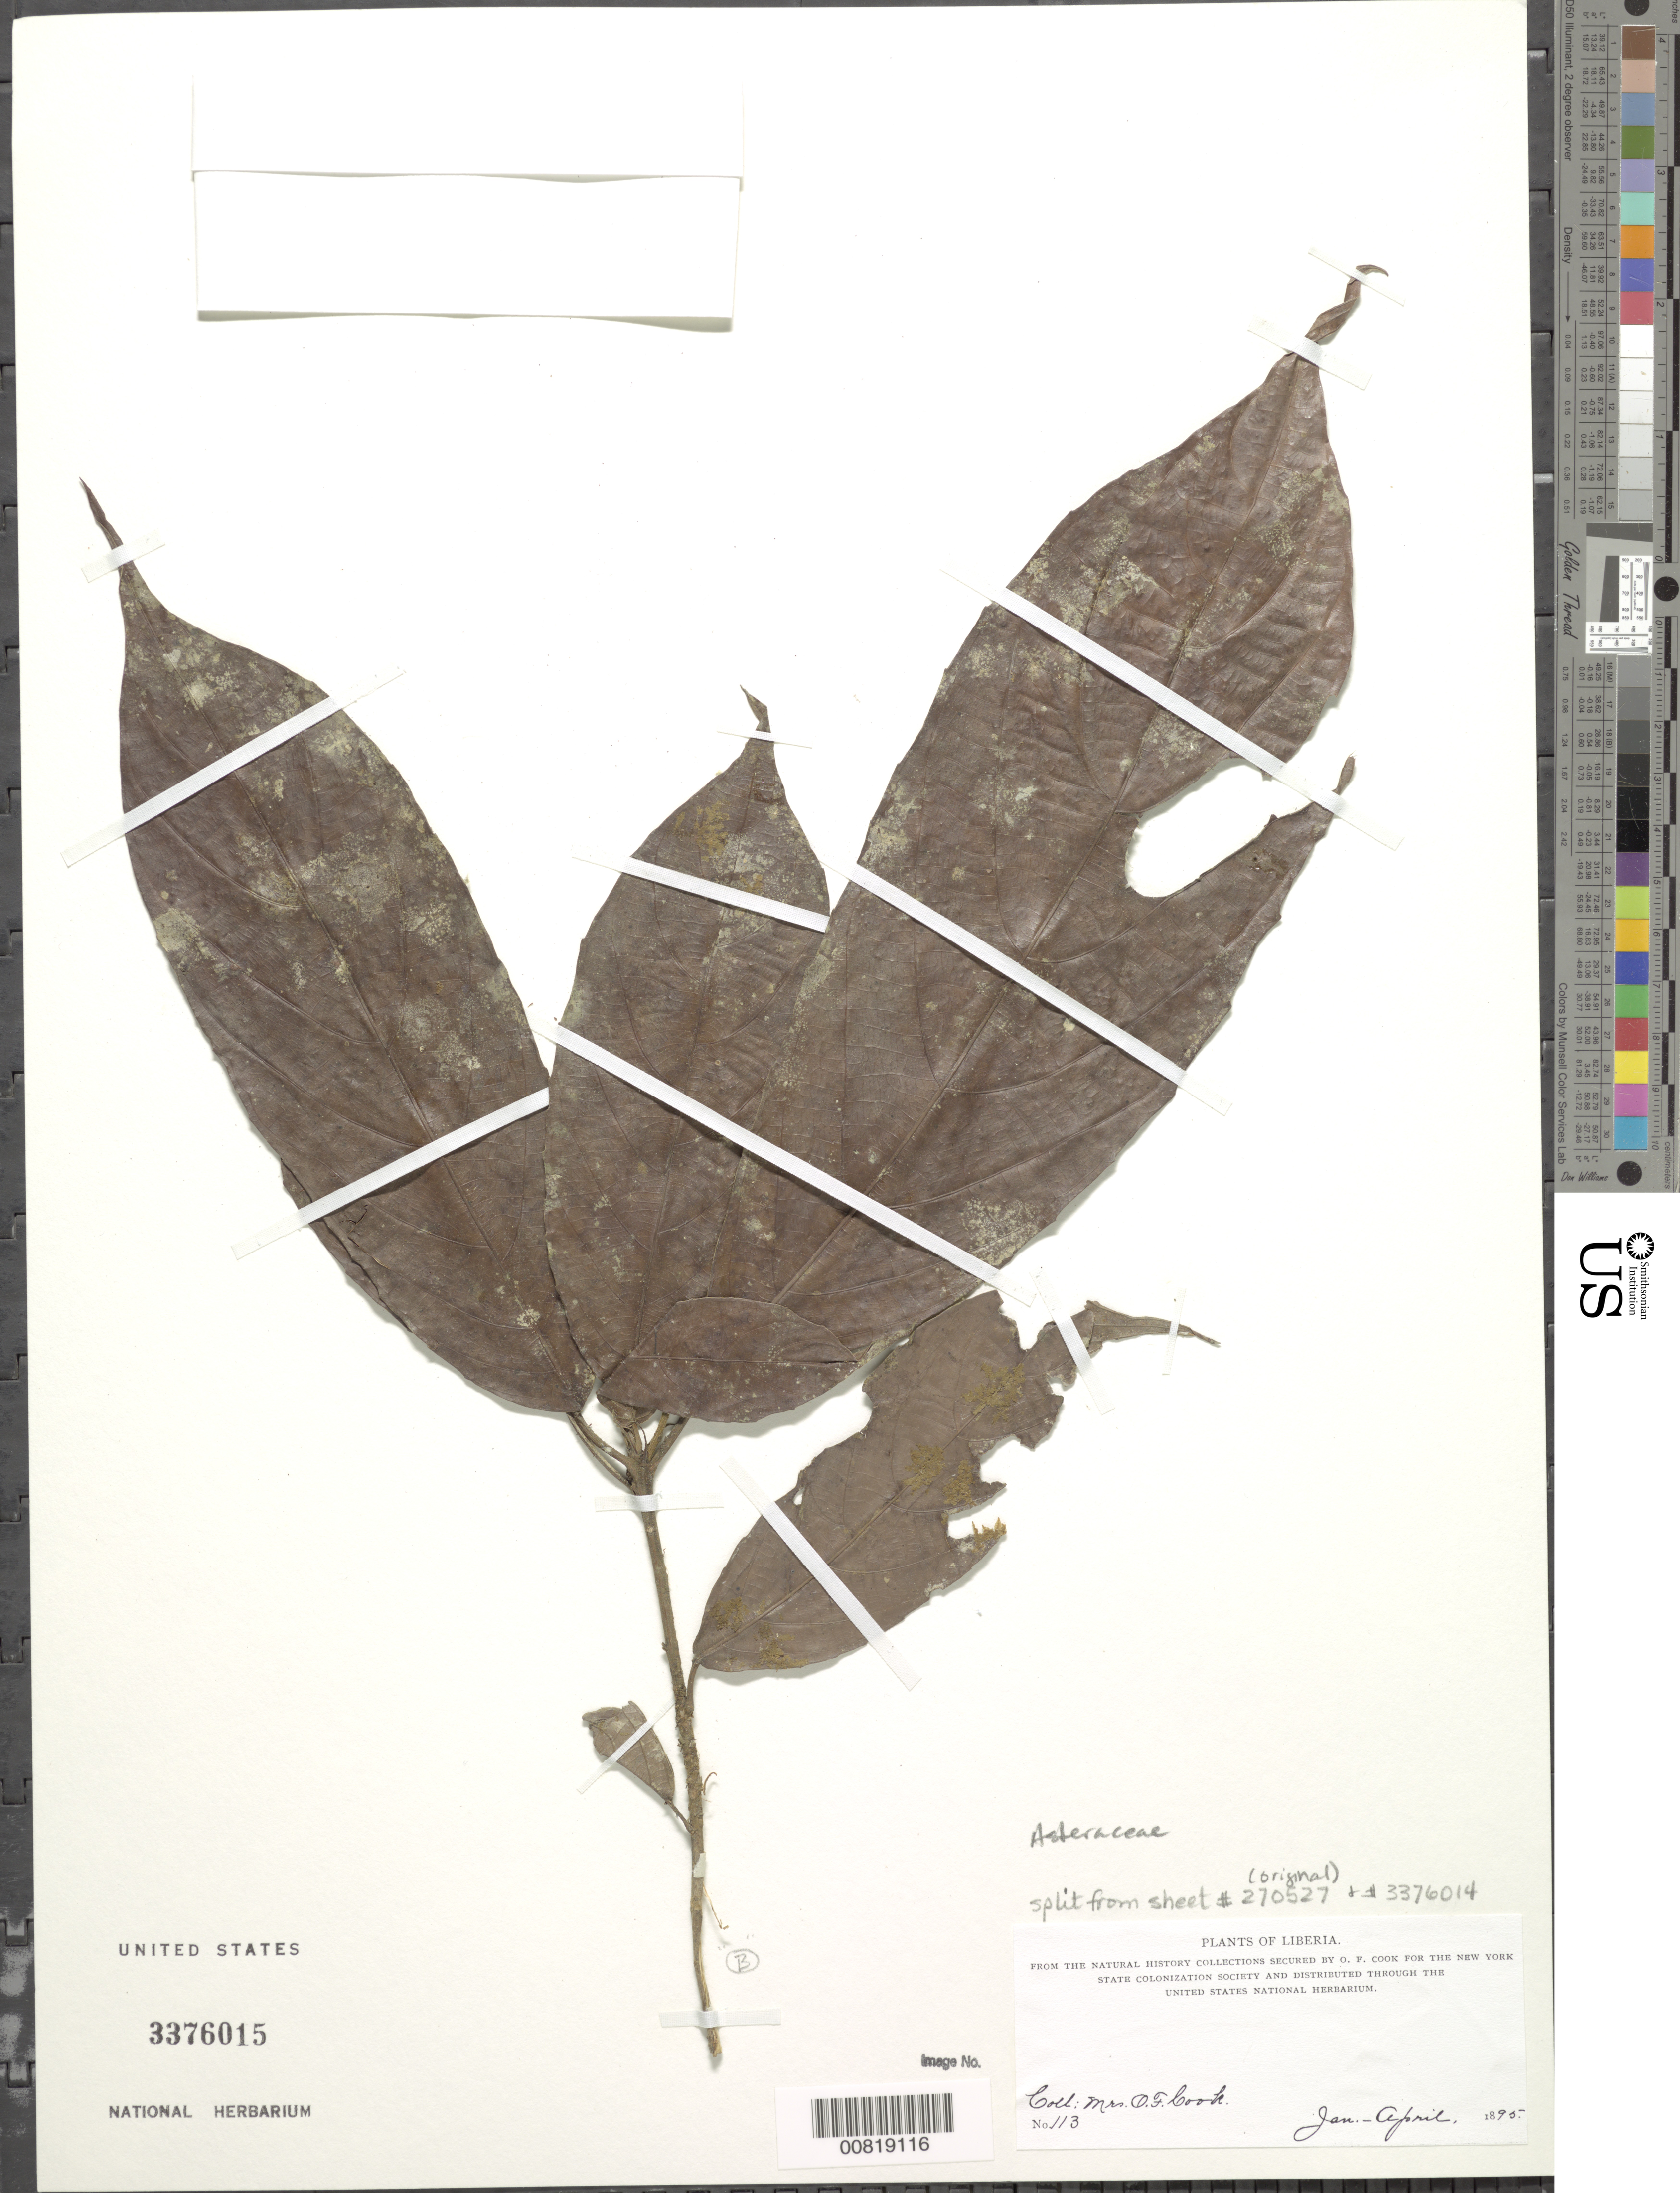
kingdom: Plantae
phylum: Tracheophyta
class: Magnoliopsida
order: Asterales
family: Asteraceae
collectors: Alice C. Cook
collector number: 113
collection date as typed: Jan 1895 to -- Apr 1895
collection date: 1895-01/1895-04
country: Liberia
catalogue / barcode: US 3376015